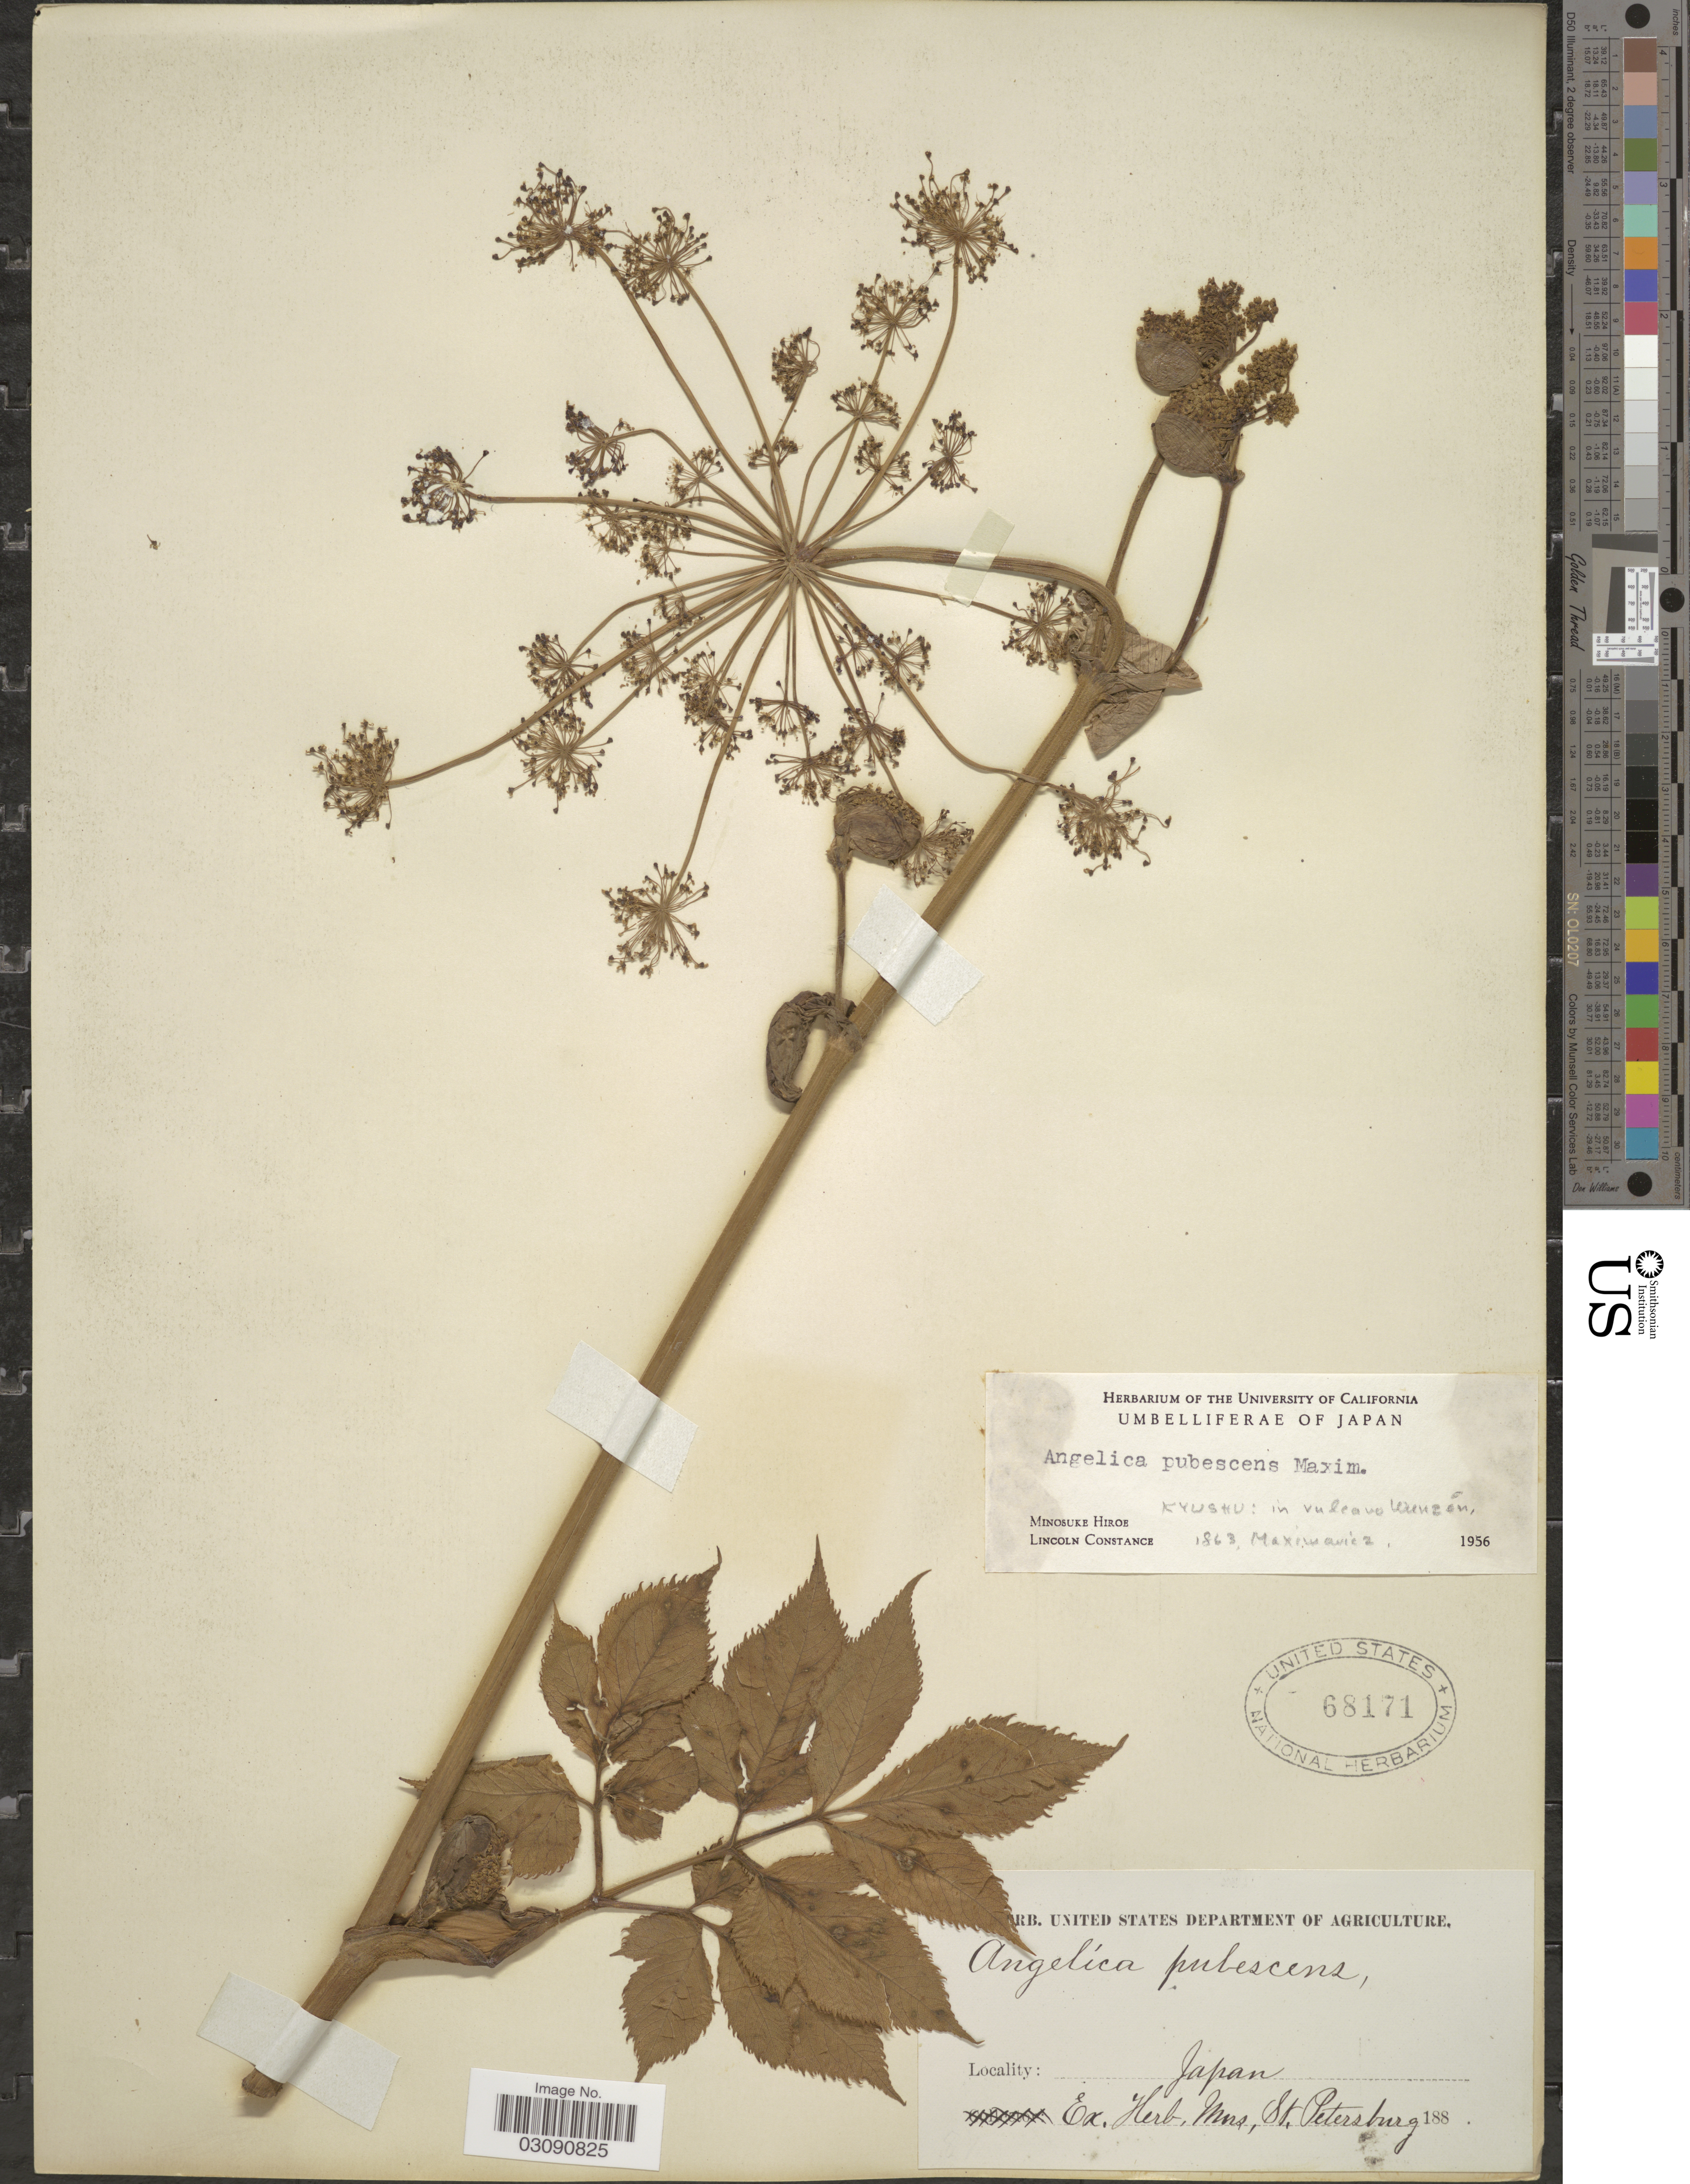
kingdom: Plantae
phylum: Tracheophyta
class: Magnoliopsida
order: Apiales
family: Apiaceae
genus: Angelica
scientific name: Angelica pubescens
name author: Maxim.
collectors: ex herb. Mus. St. Petersburg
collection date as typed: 188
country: Japan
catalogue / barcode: US 68171